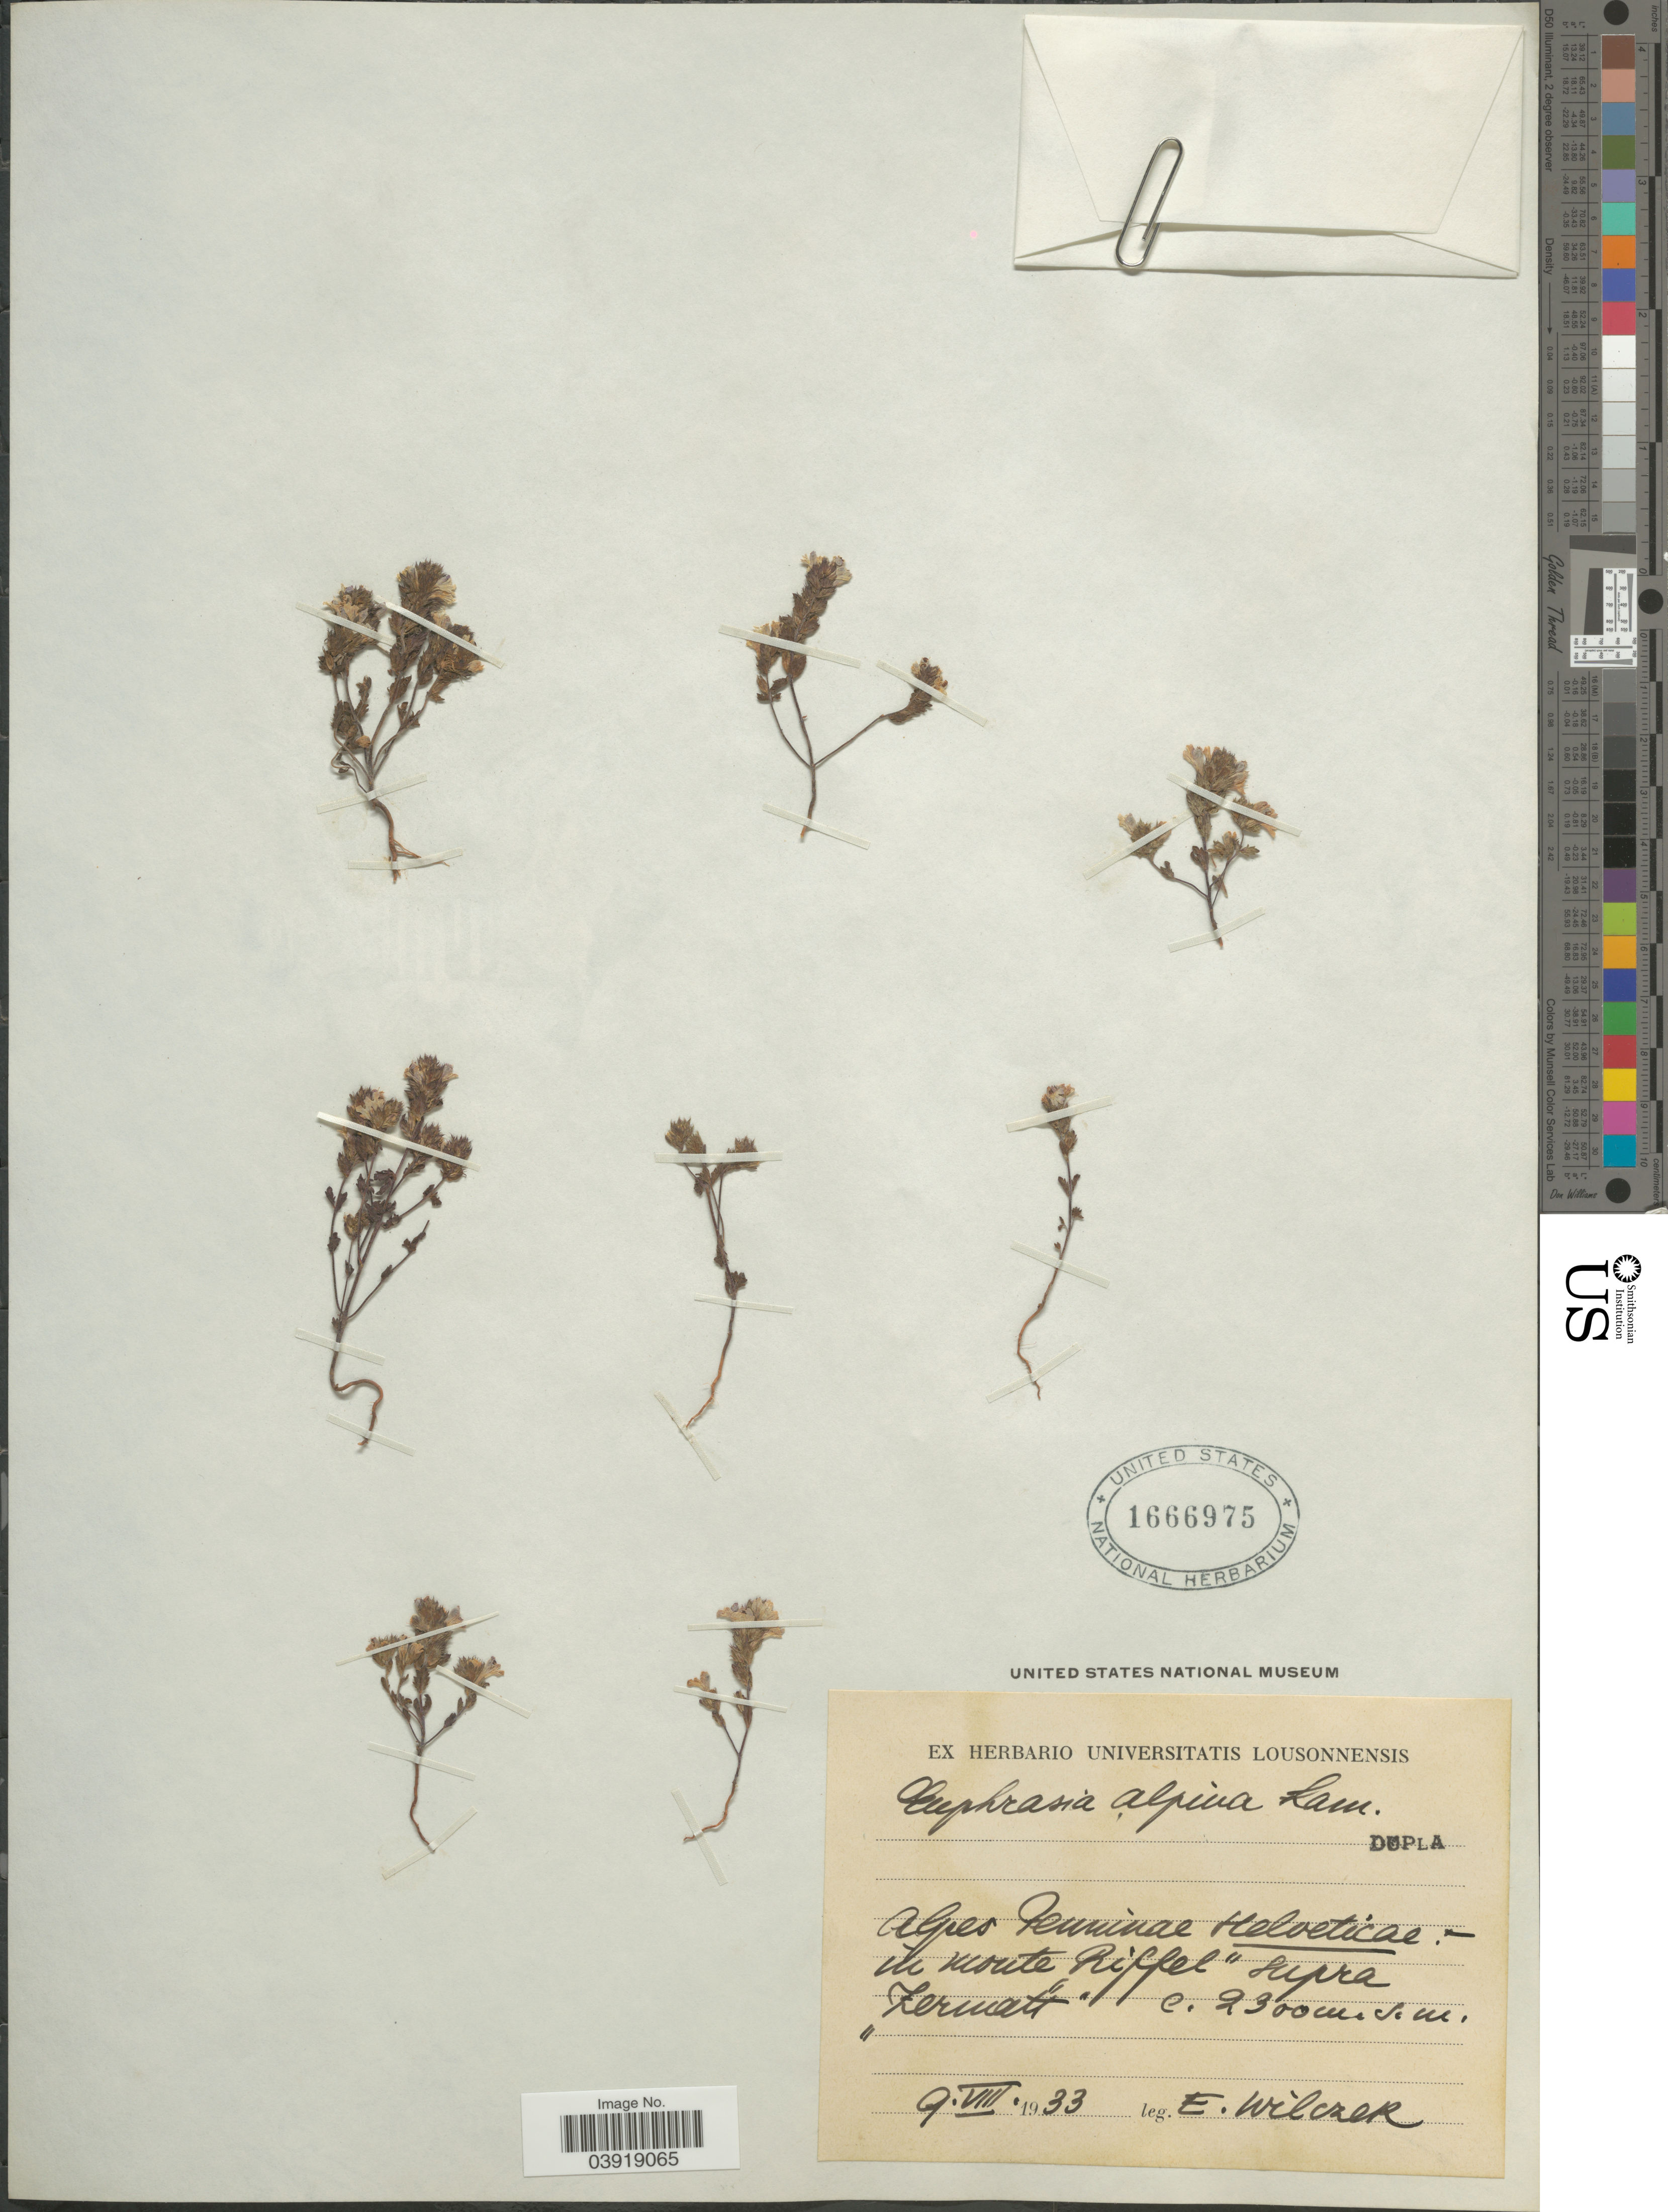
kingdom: Plantae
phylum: Tracheophyta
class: Magnoliopsida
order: Lamiales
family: Orobanchaceae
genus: Euphrasia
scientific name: Euphrasia alpina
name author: (L.) Bubani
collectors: R. Wilczek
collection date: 1933-08-09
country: Switzerland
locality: Alpes Fenninae Helveticae- in monte Riffel "supra" Fermatt.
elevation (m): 2300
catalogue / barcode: US 1666975